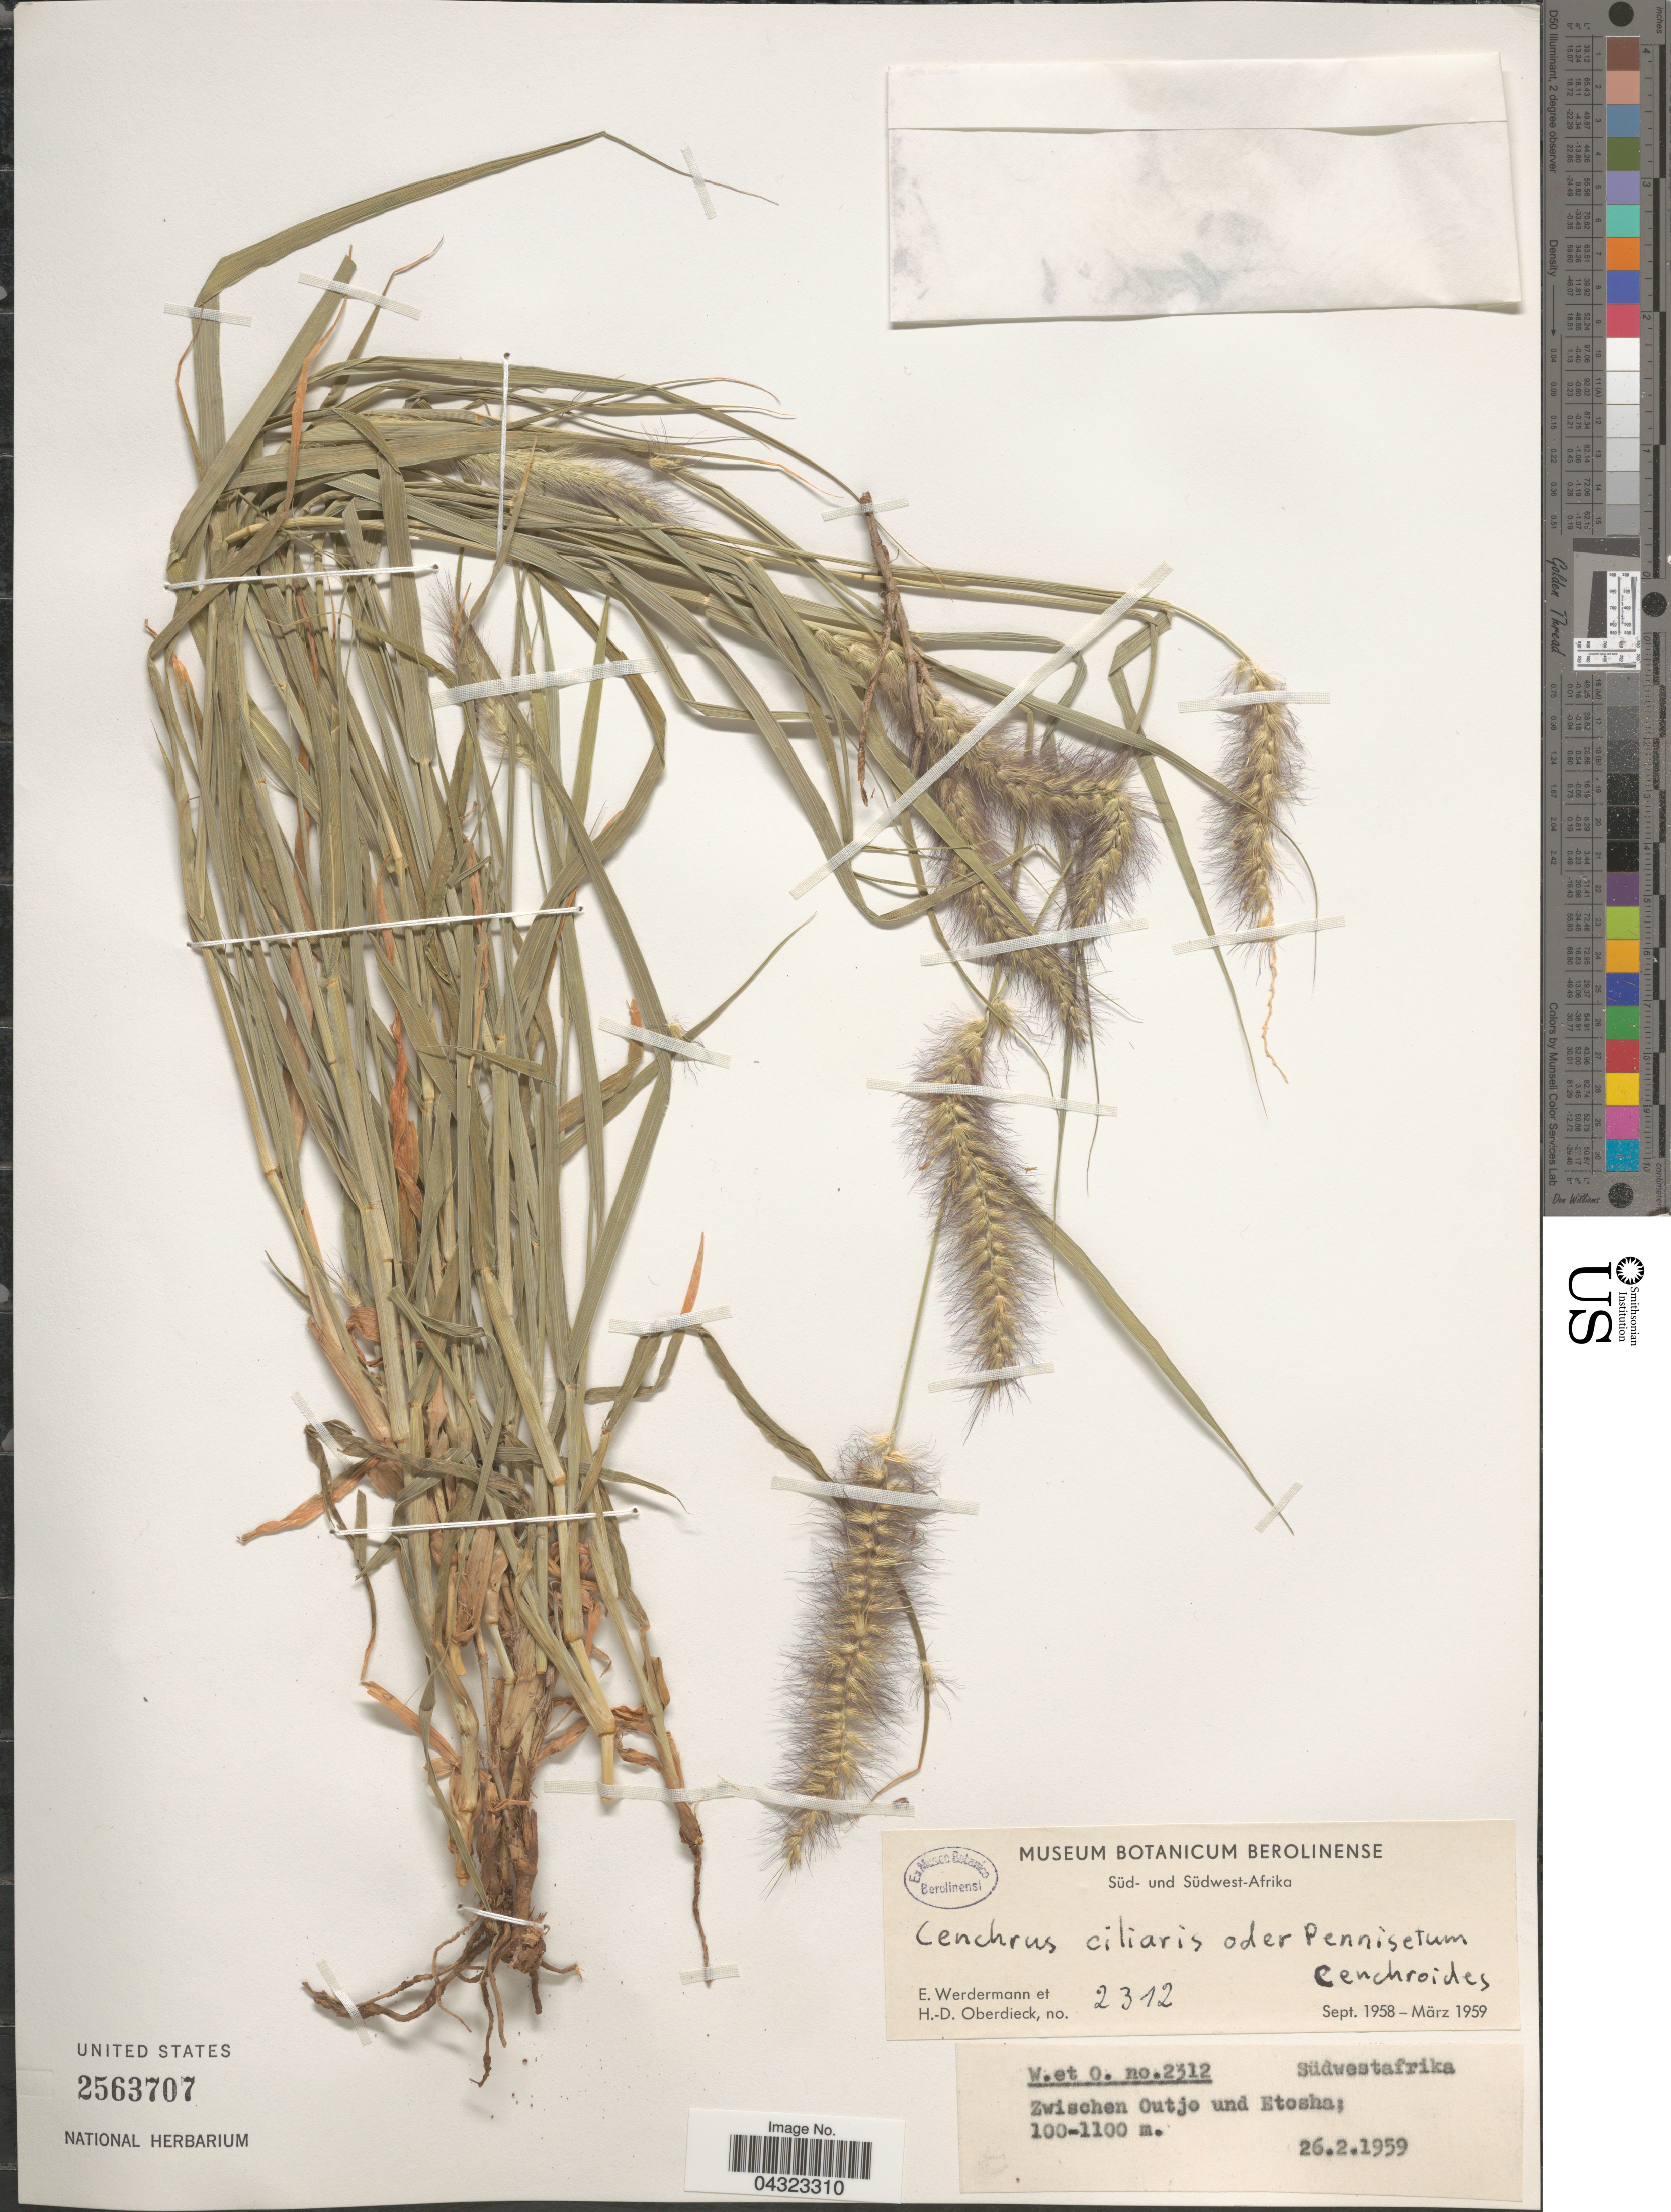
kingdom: Plantae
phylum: Tracheophyta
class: Liliopsida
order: Poales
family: Poaceae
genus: Cenchrus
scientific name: Cenchrus ciliaris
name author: L.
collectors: E. Werdermann & H. Oberdieck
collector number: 2312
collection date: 1959-02-26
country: Namibia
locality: Südwestafrika. Zwischen Outjo und Etosha.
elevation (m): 100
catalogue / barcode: US 2563707